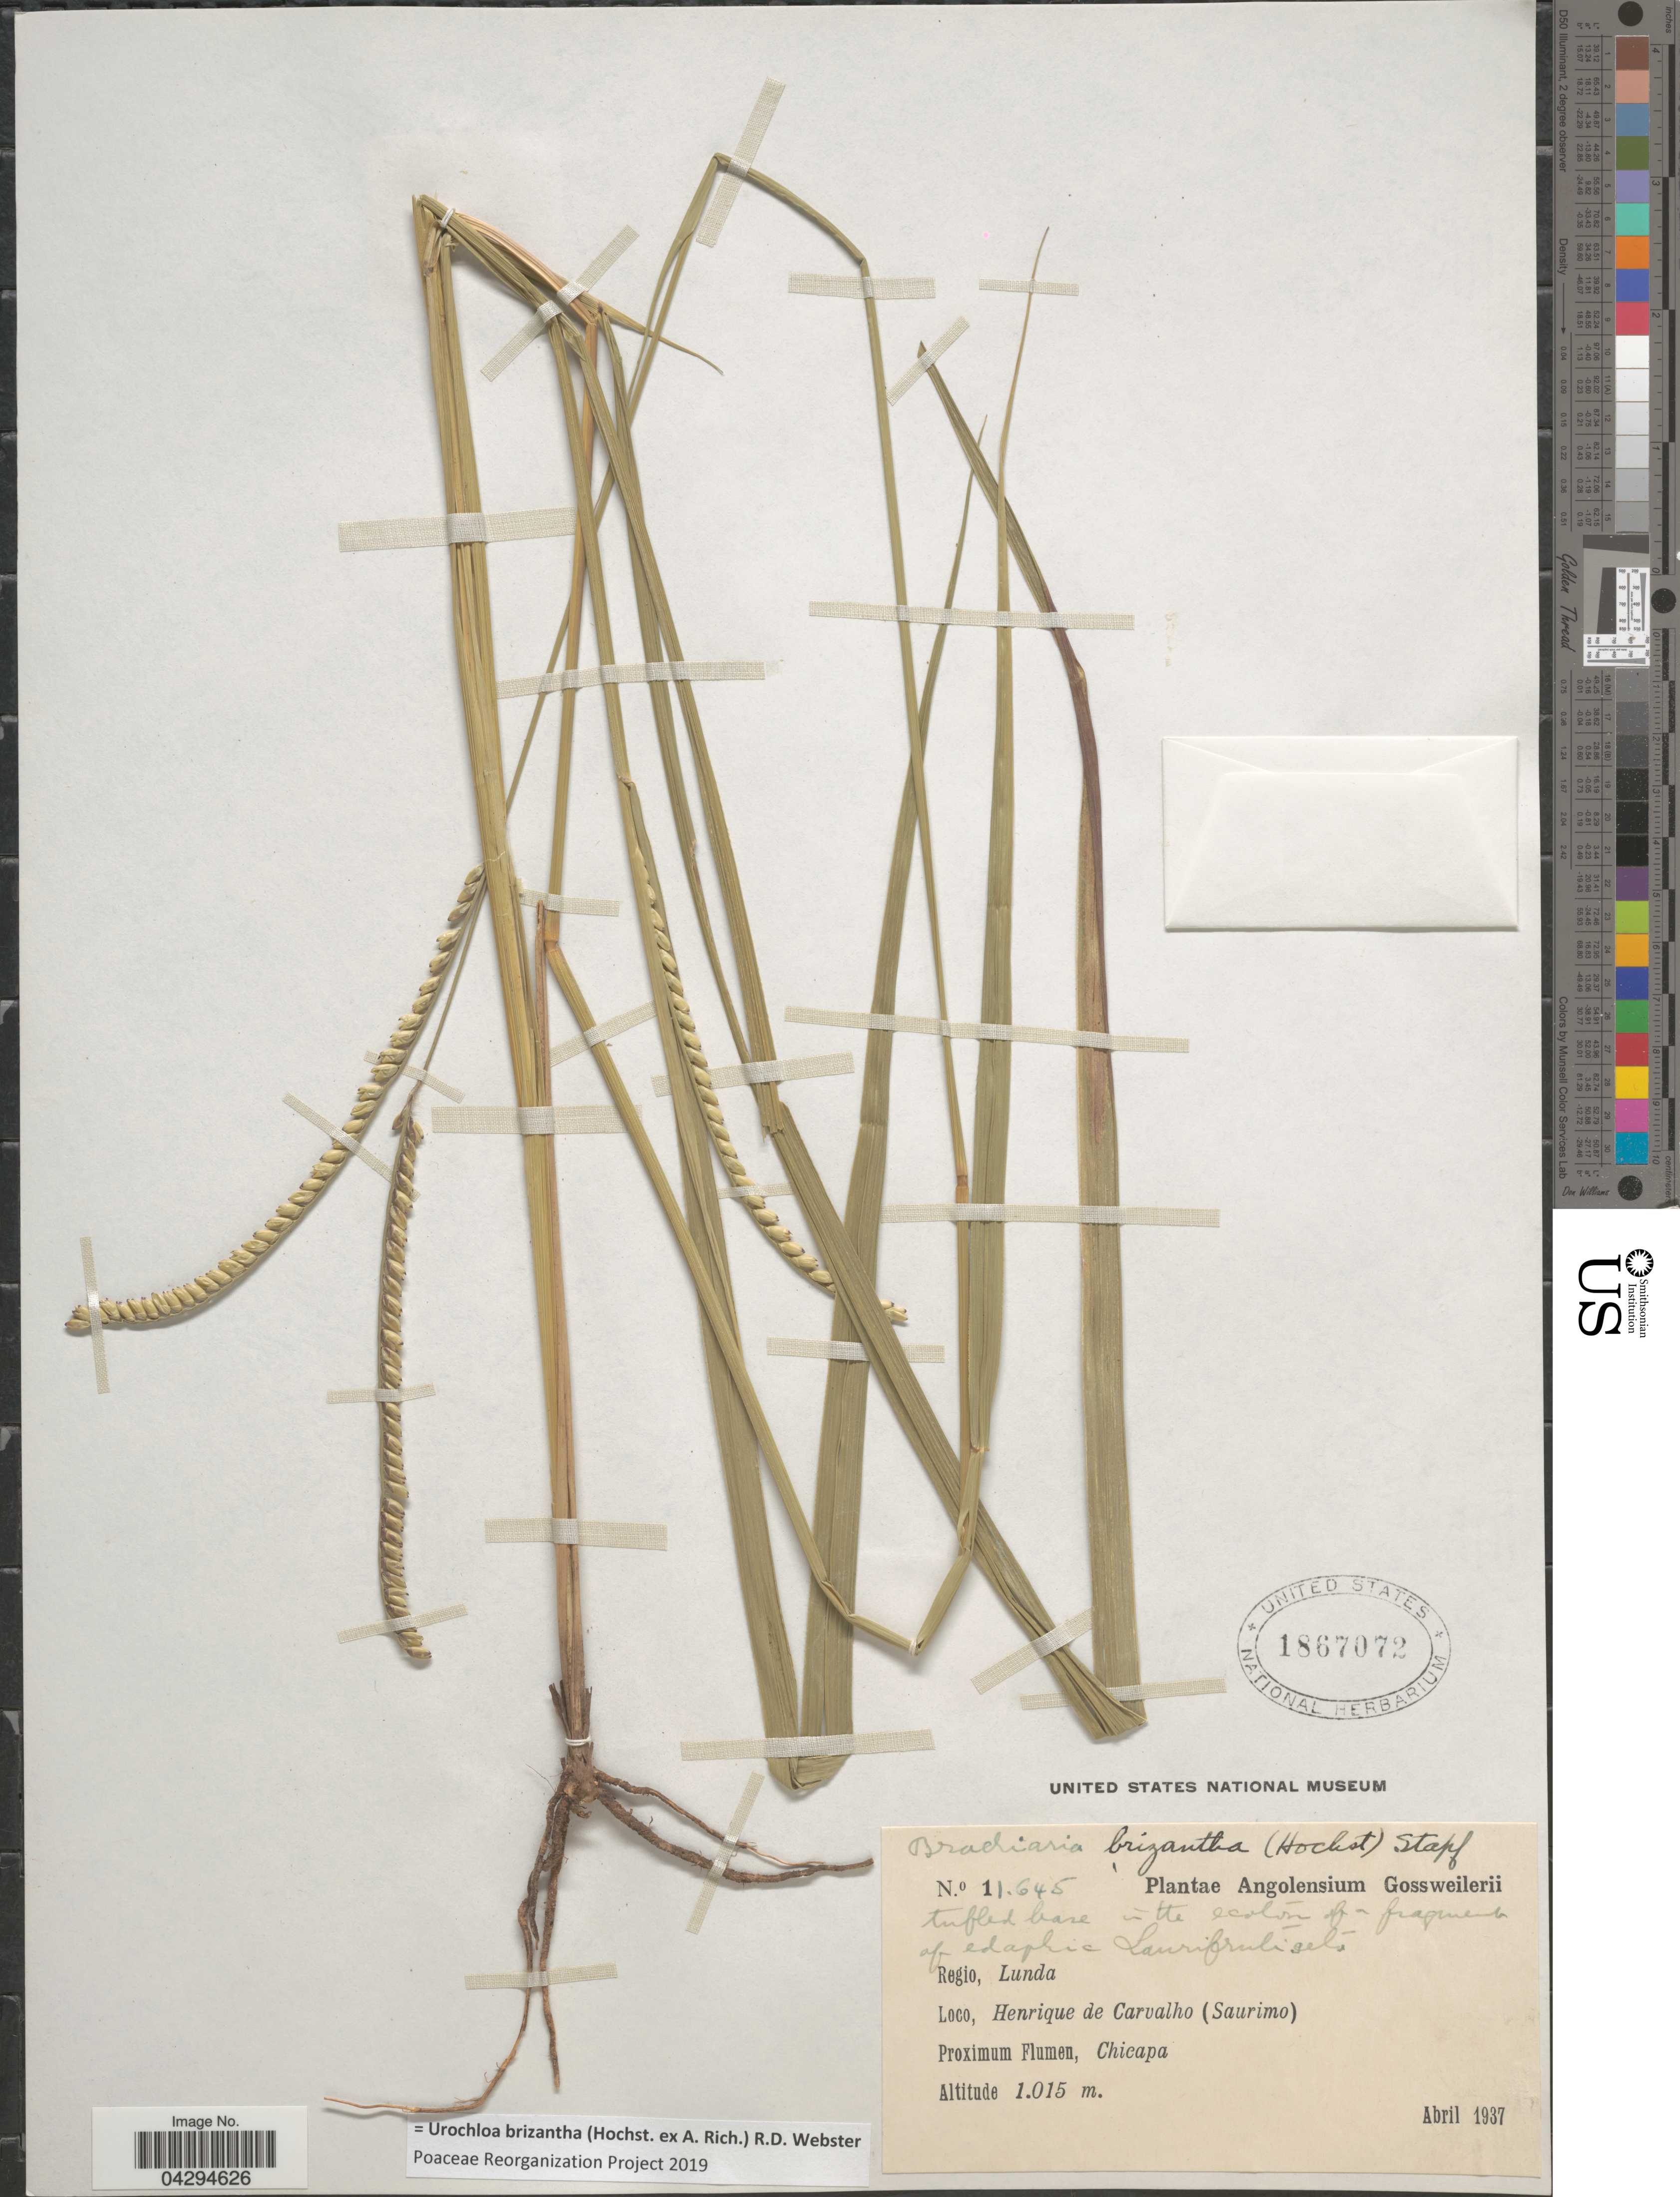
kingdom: Plantae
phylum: Tracheophyta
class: Liliopsida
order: Poales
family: Poaceae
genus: Urochloa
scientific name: Urochloa brizantha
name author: (Hochst. ex A. Rich.) R.D. Webster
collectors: -. Gossweiler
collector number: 11645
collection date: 1937-04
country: Angola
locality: Regio, Lunda. Henrique de Carvalho (Saurimo). Proximum Flumen, Chicapa.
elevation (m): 1015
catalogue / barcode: US 1867072